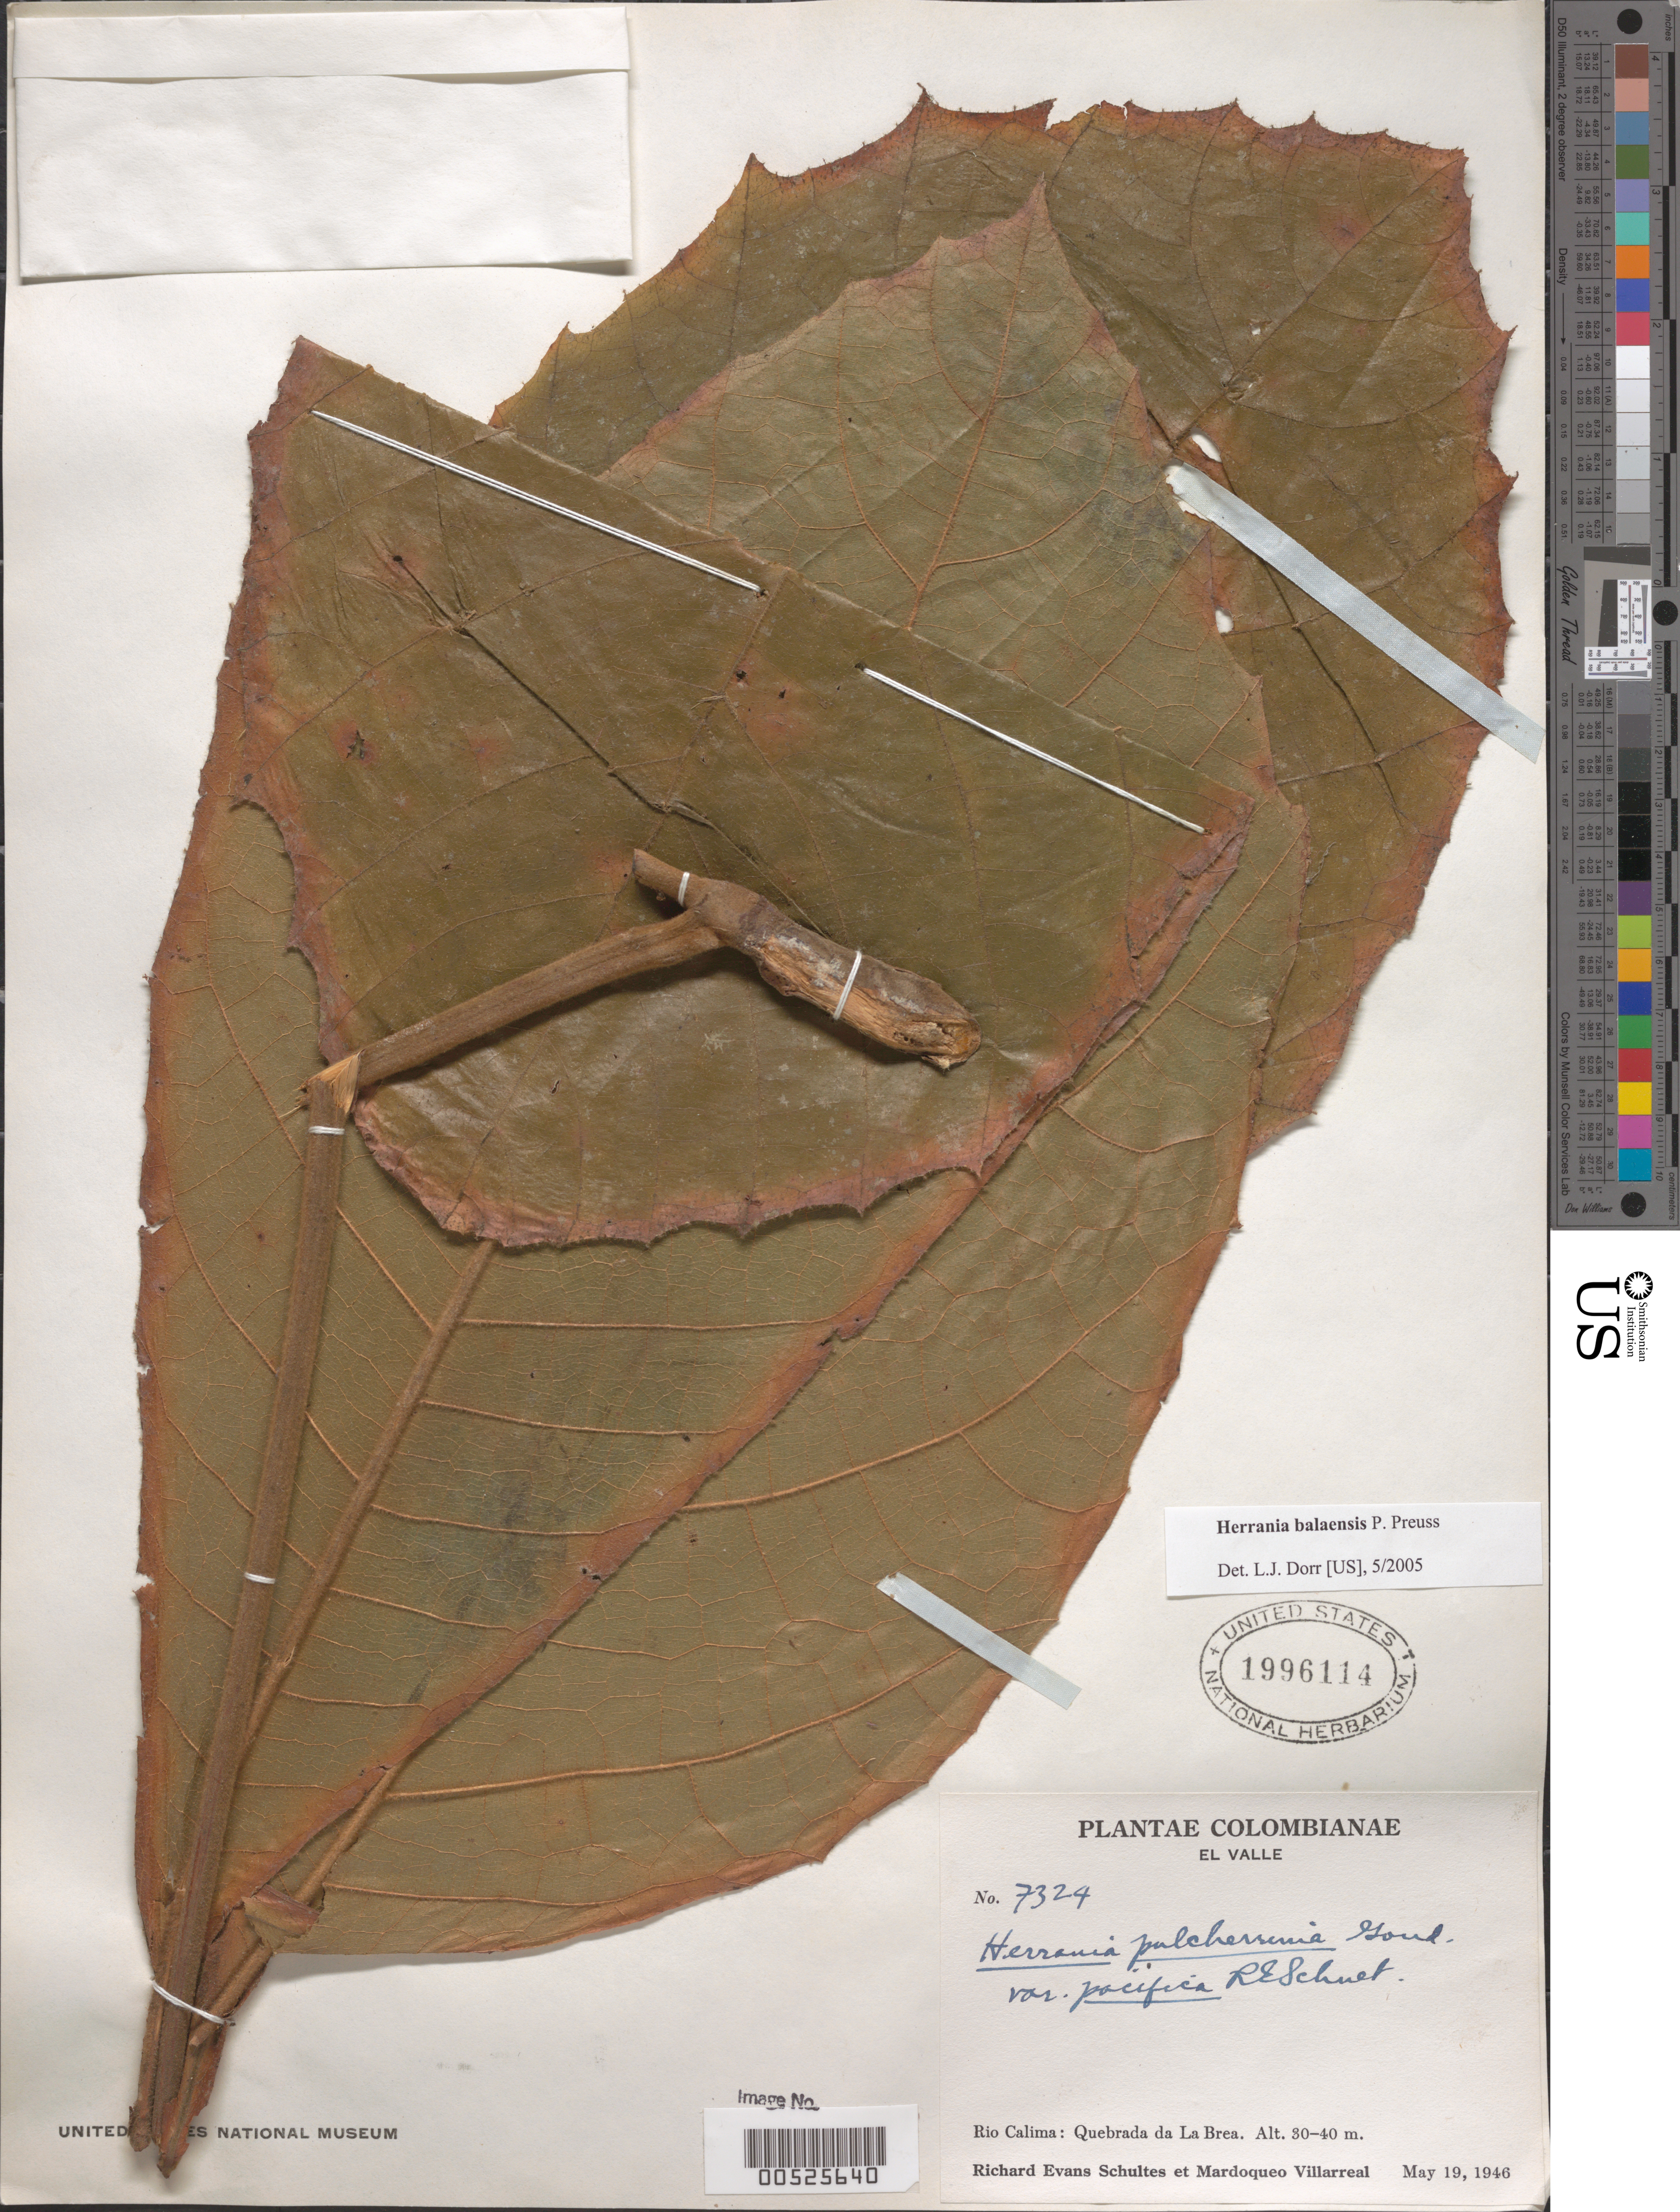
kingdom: Plantae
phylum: Tracheophyta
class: Magnoliopsida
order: Malvales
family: Malvaceae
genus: Theobroma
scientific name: Theobroma pulcherrimum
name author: (Goudot) De Wild.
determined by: Dorr, Laurence J., Curator (BOT), Smithsonian Institution - National Museum of Natural History (UNITED STATES)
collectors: R. E. Schultes & M. Villarreal V.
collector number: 7324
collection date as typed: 19 May 1946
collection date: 1946-05-19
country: Colombia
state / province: Valle del Cauca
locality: Rio Calima: Quebrada de La Brea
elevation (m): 30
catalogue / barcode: US 1996114